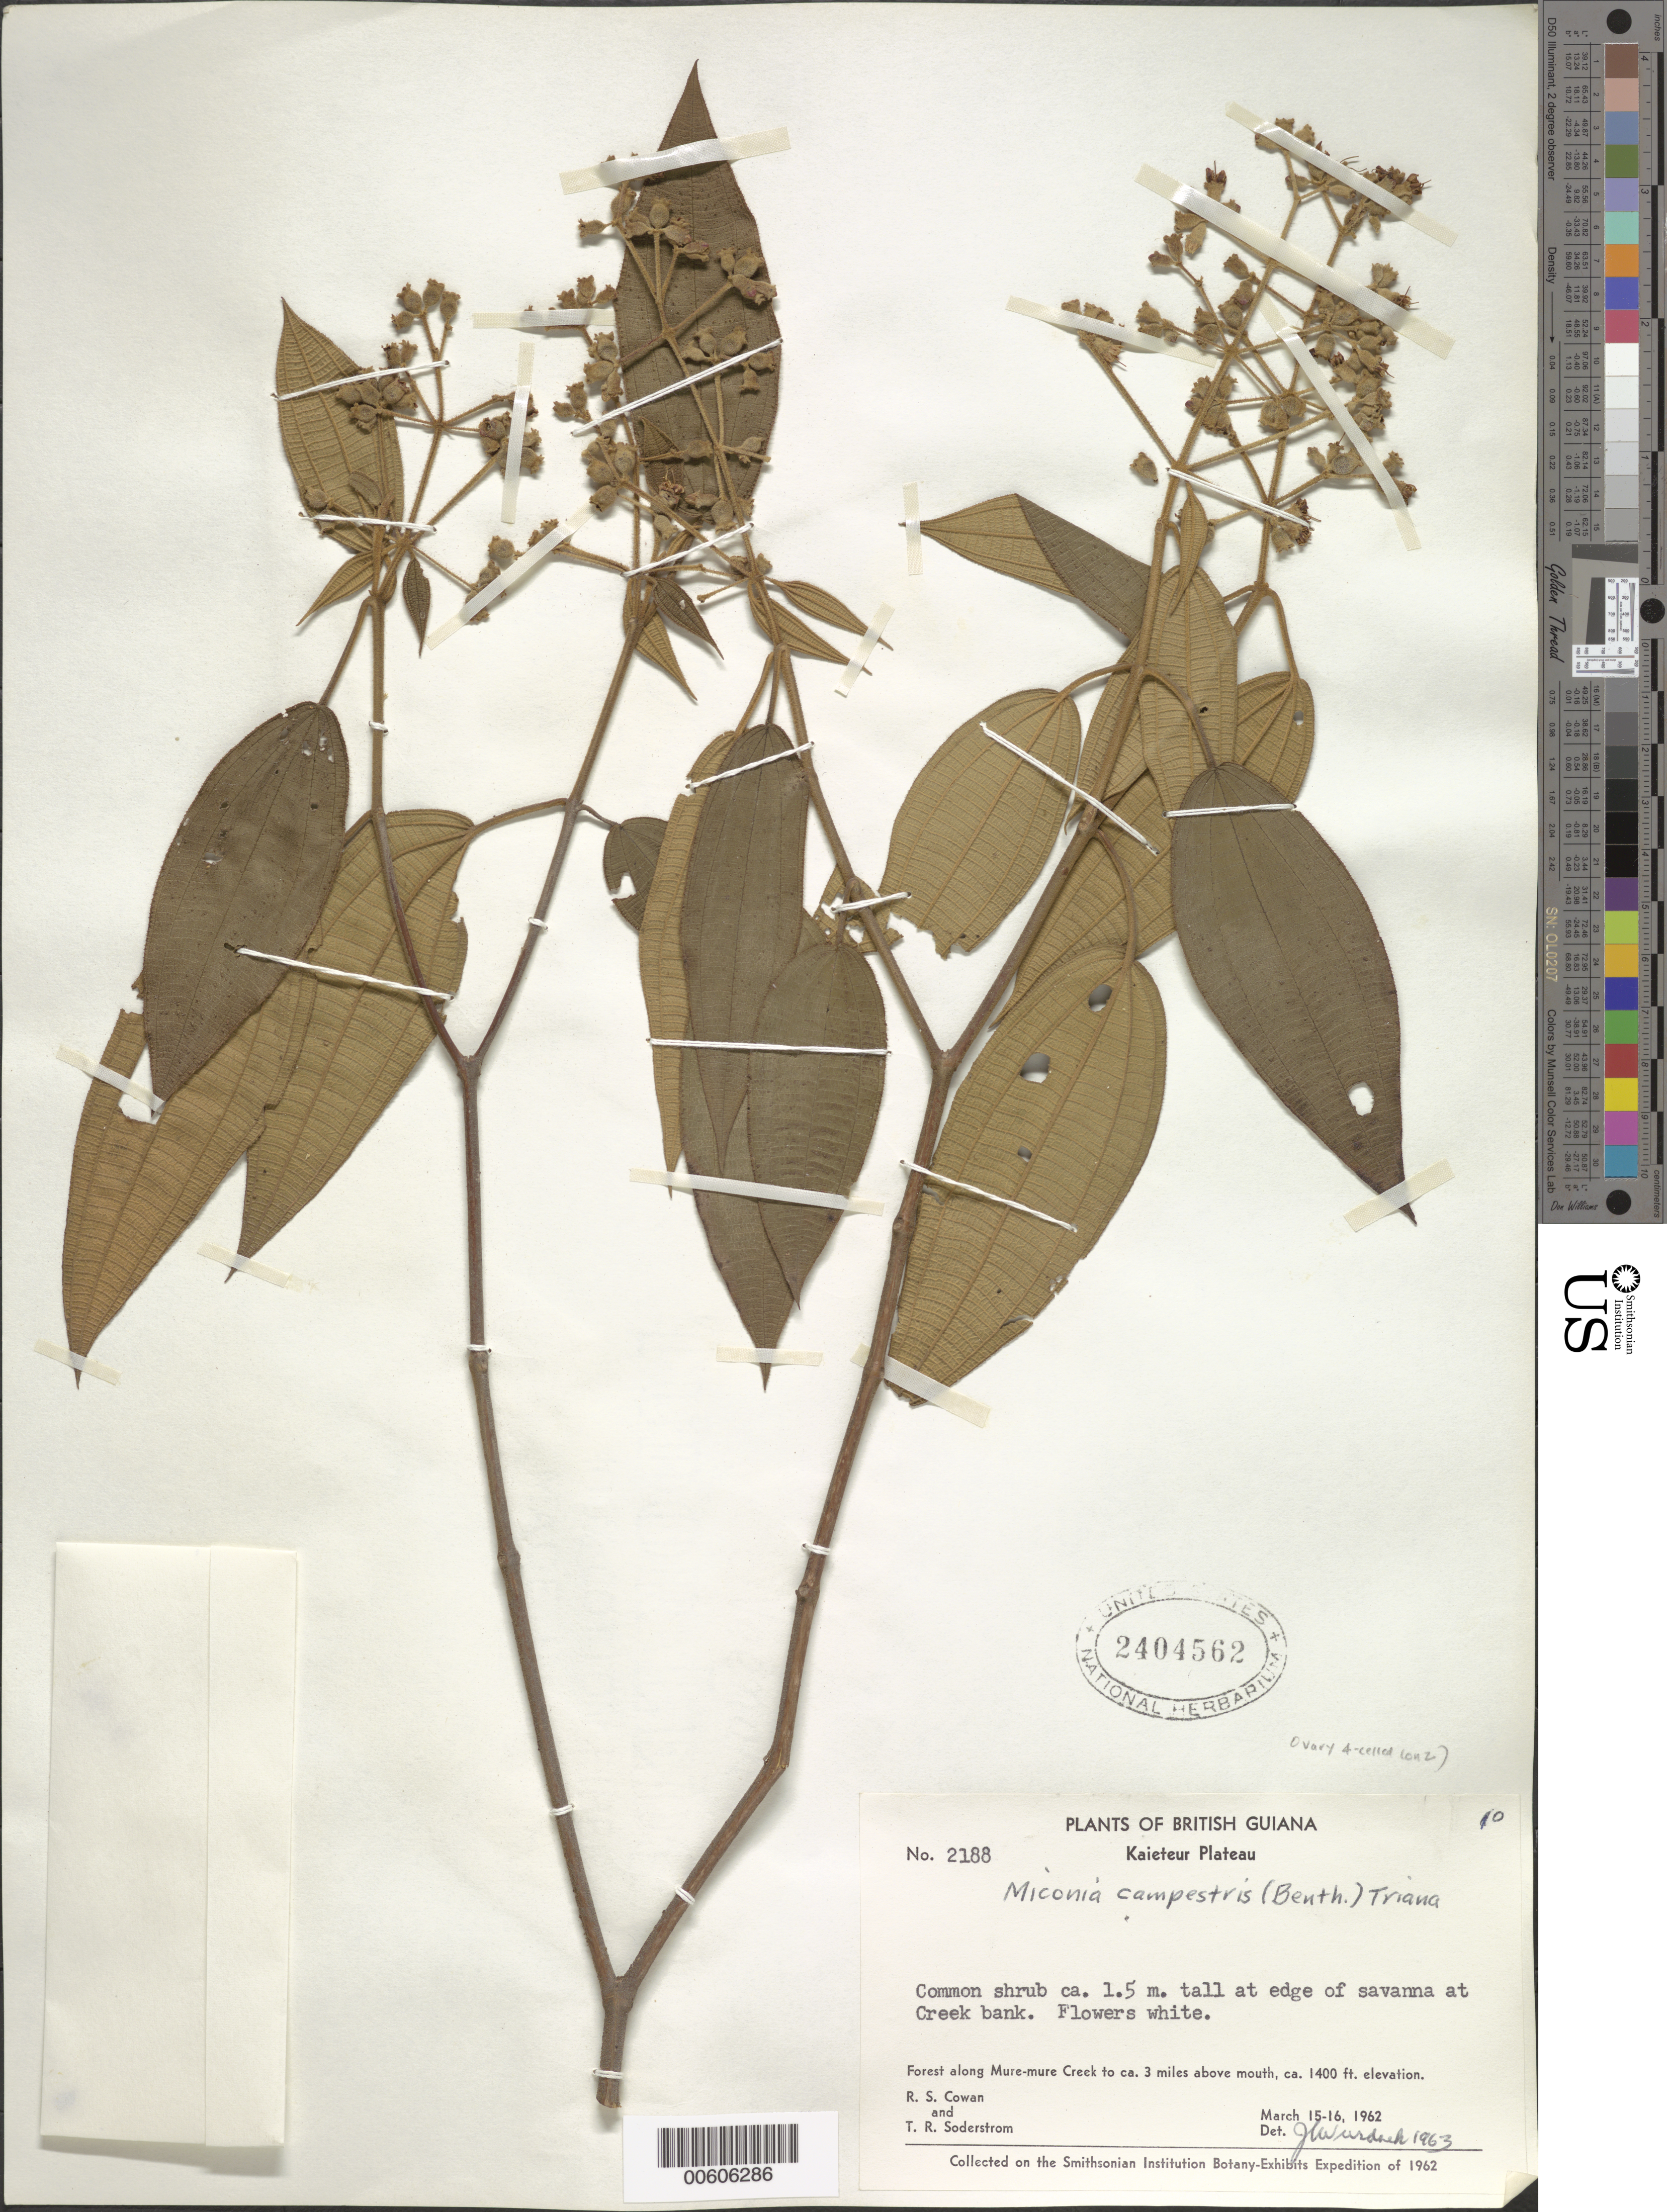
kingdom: Plantae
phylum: Tracheophyta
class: Magnoliopsida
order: Myrtales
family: Melastomataceae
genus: Miconia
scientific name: Miconia campestris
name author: (Benth.) Triana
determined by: Wurdack, John J., (US), US (UNITED STATES)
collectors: R. S. Cowan & T. R. Soderstrom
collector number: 2188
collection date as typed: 15-Mar-62 to 16-Mar-62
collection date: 1962-03-15/1962-03-16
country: Guyana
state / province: Potaro-Siparuni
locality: Kaieteur Plateau, Mure-mure Creek to ca. 3 mi. above mouth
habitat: Edge of savanna at creek bank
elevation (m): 427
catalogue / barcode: US 2404562